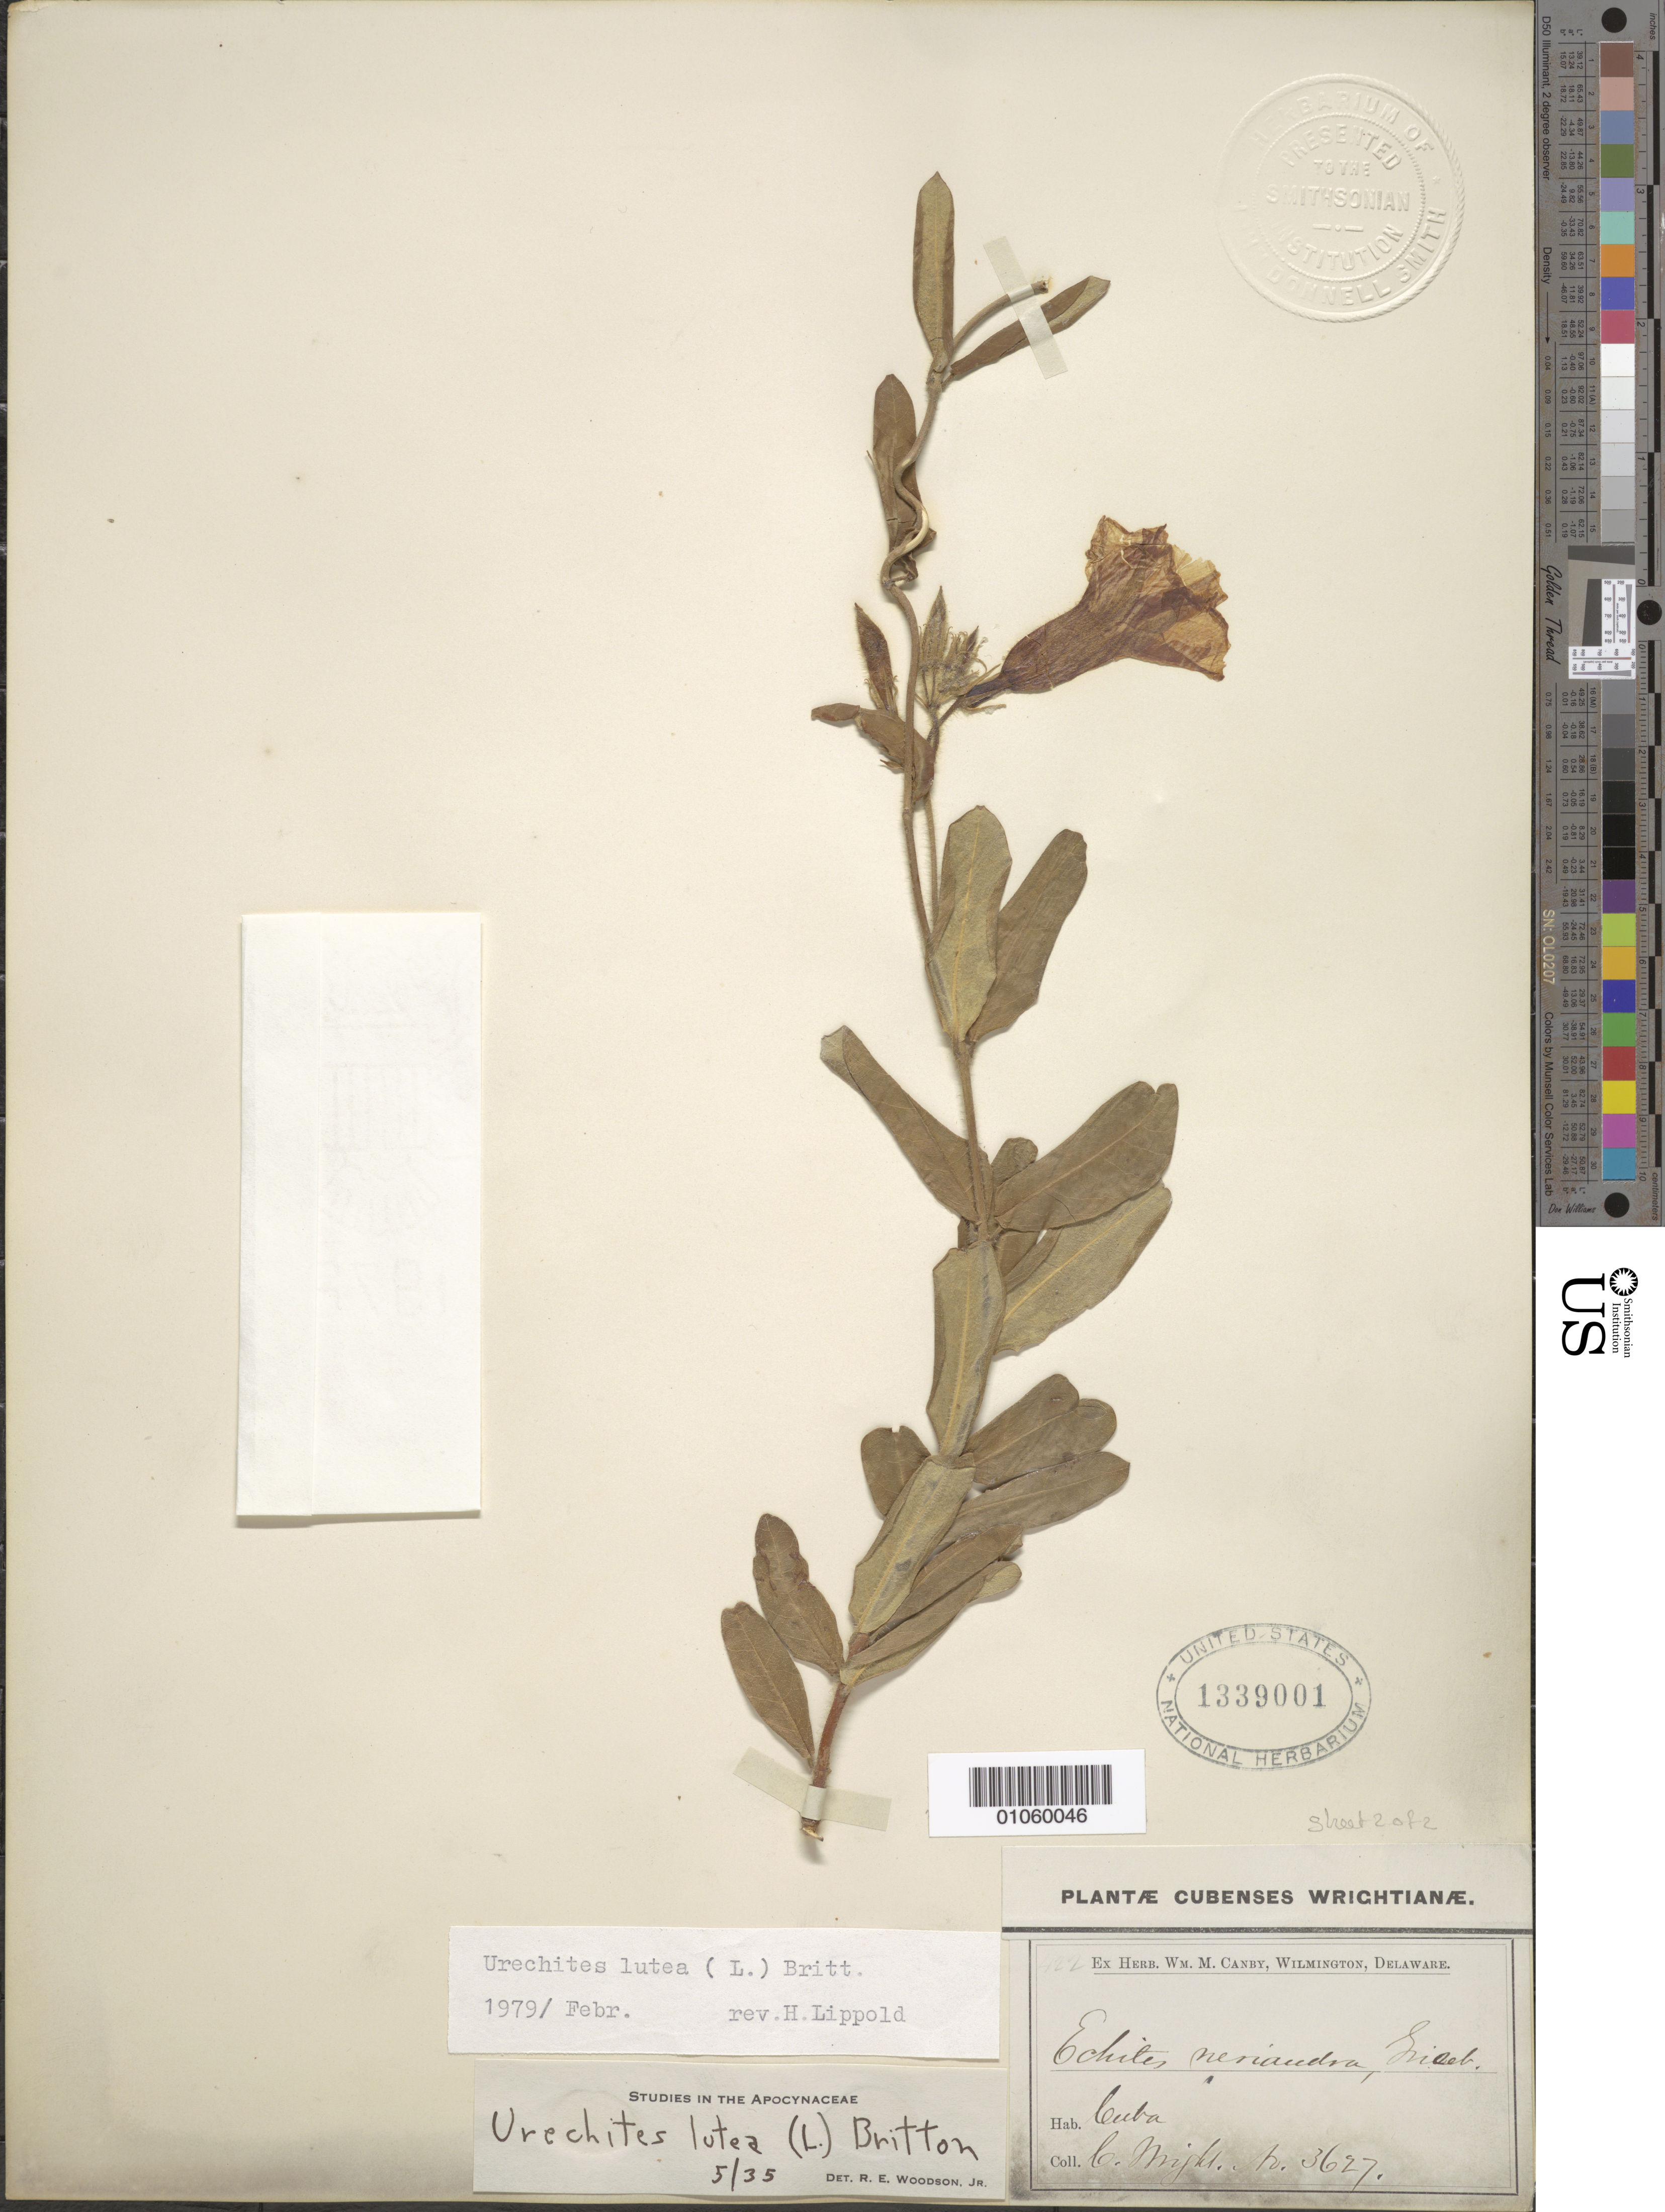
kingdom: Plantae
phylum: Tracheophyta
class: Magnoliopsida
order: Gentianales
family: Apocynaceae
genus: Urechites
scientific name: Urechites lutea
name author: (L.) Britton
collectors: C. Wright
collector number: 3627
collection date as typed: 1800 to 1899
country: Cuba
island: Cuba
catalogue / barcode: US 1339001